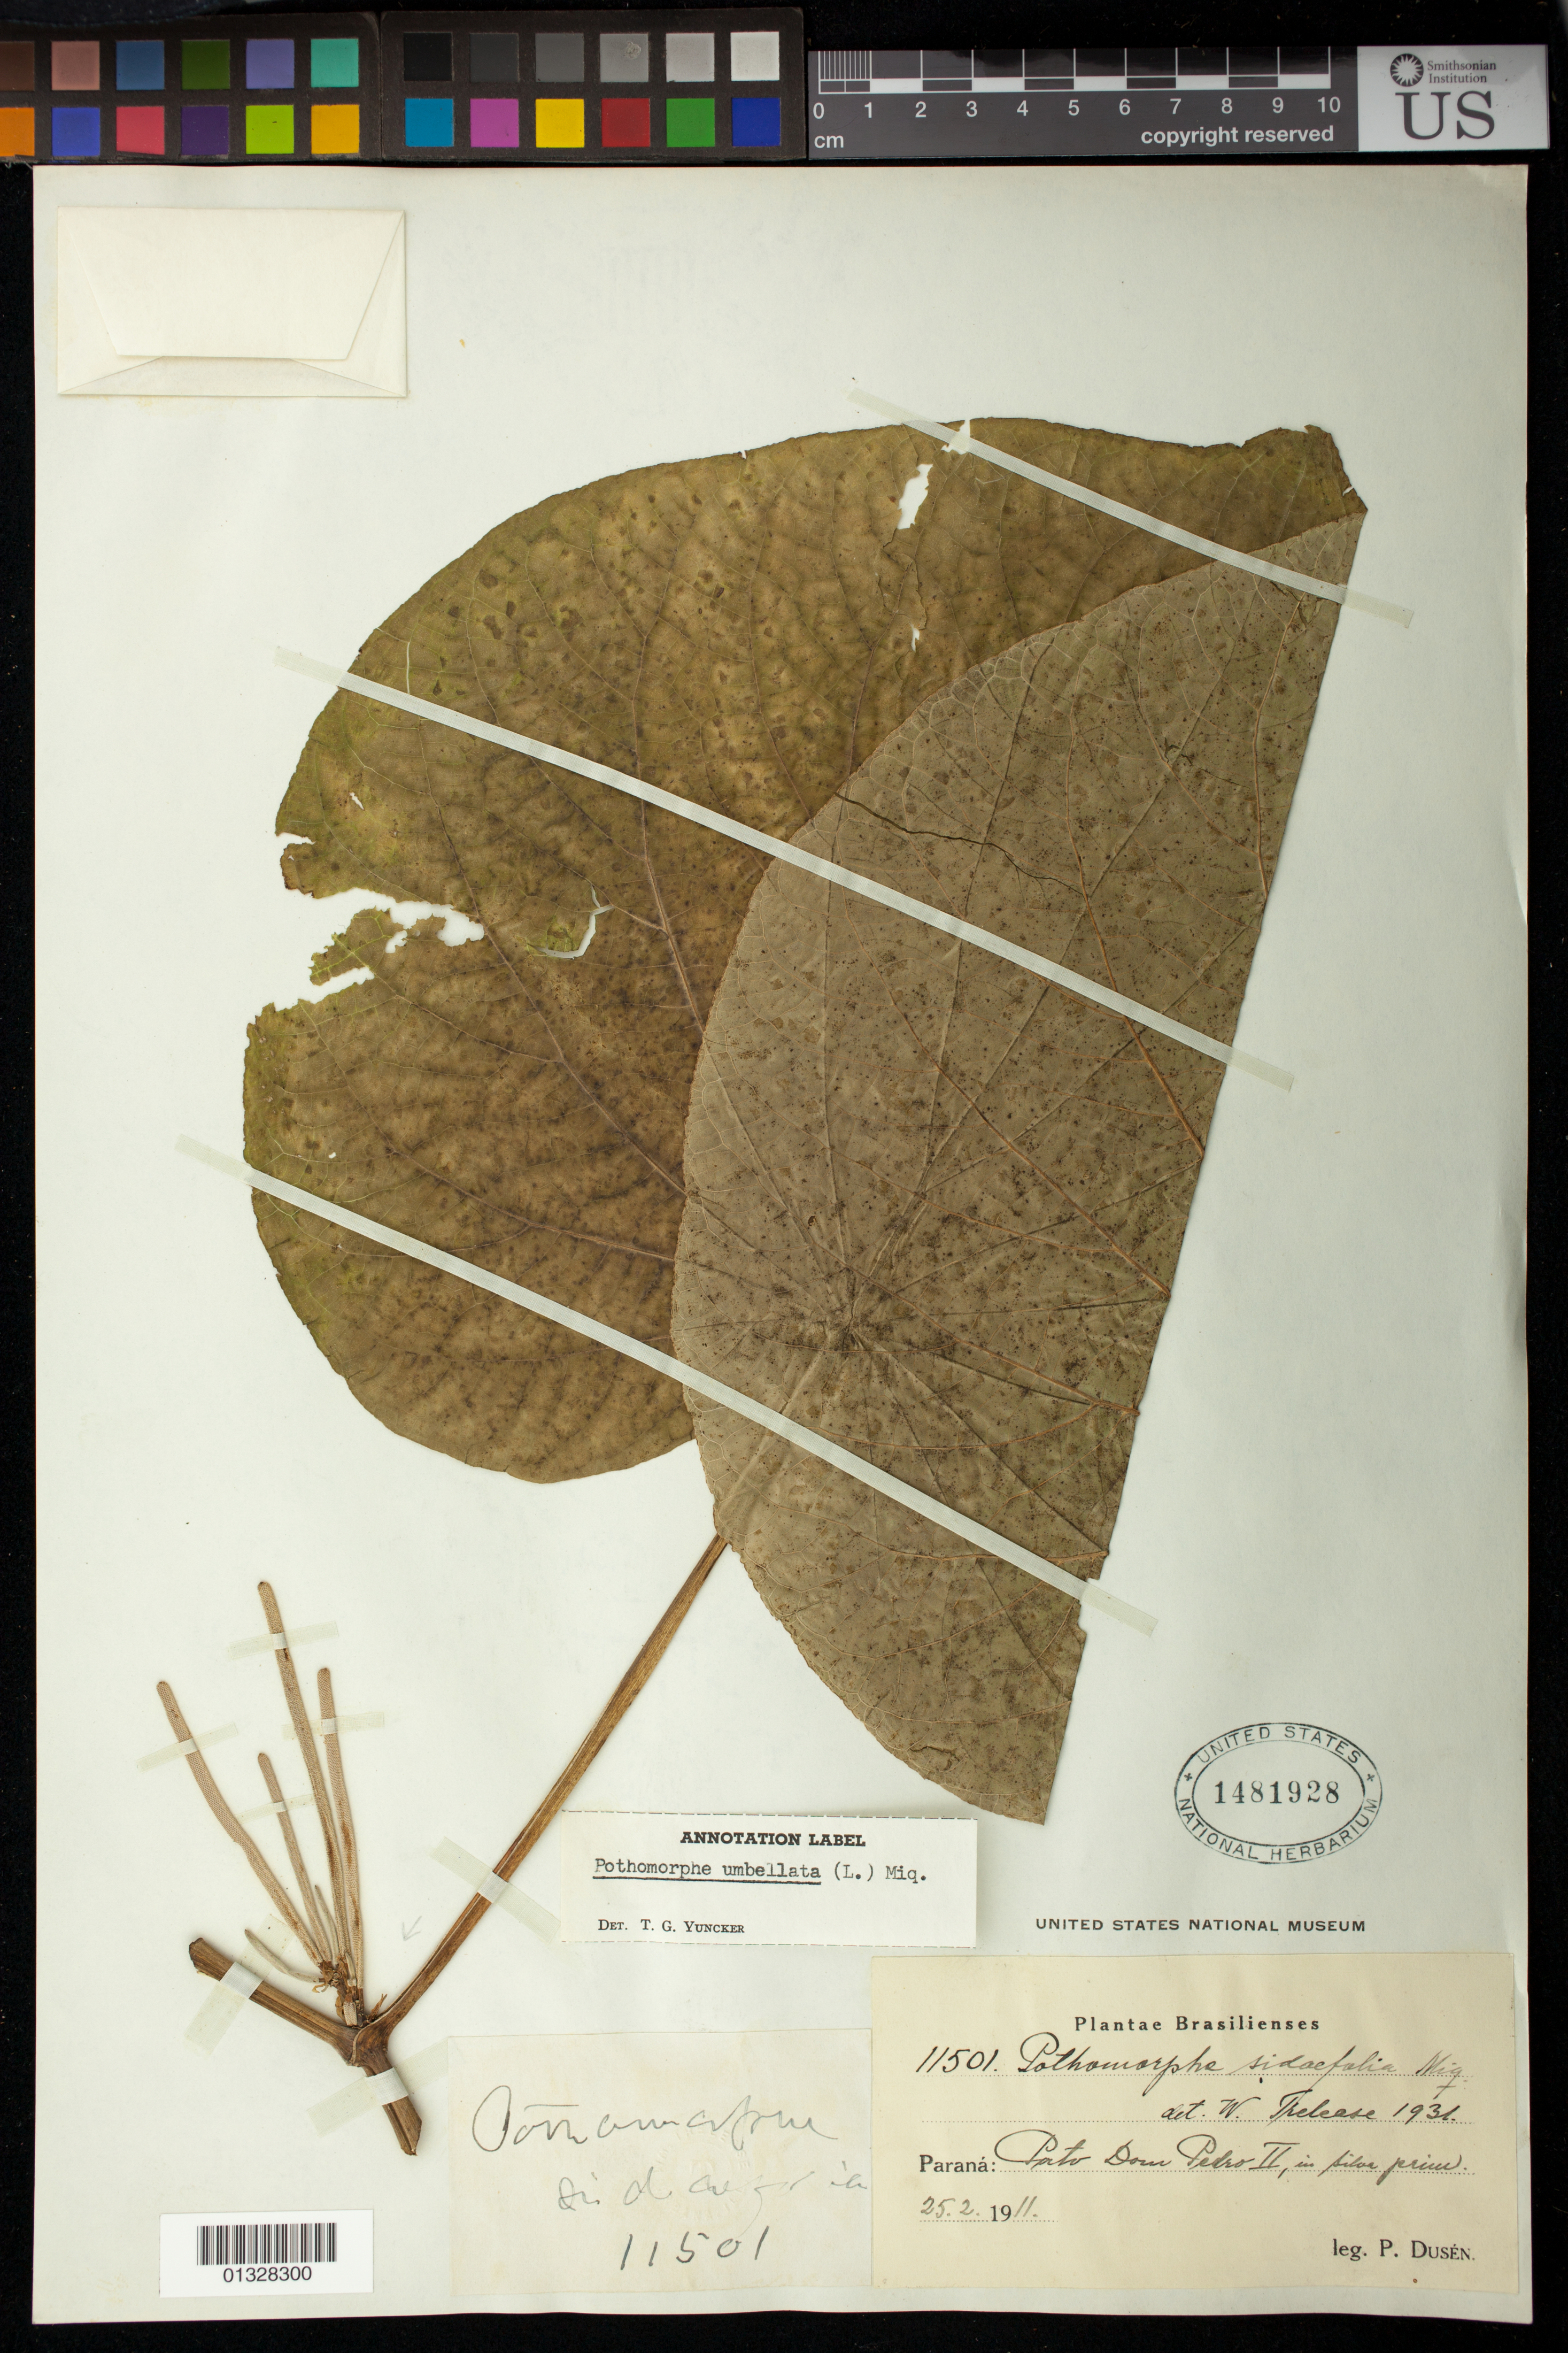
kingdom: Plantae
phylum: Tracheophyta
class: Magnoliopsida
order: Piperales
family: Piperaceae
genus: Piper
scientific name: Piper umbellatum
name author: L.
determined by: Strong, M. T., (US), Smithsonian Institution - National Museum of Natural History (UNITED STATES)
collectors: P. Dusén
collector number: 11501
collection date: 1911-02-25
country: Brazil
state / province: Paraná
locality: Perto Dom Pedro II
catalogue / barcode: US 1481928